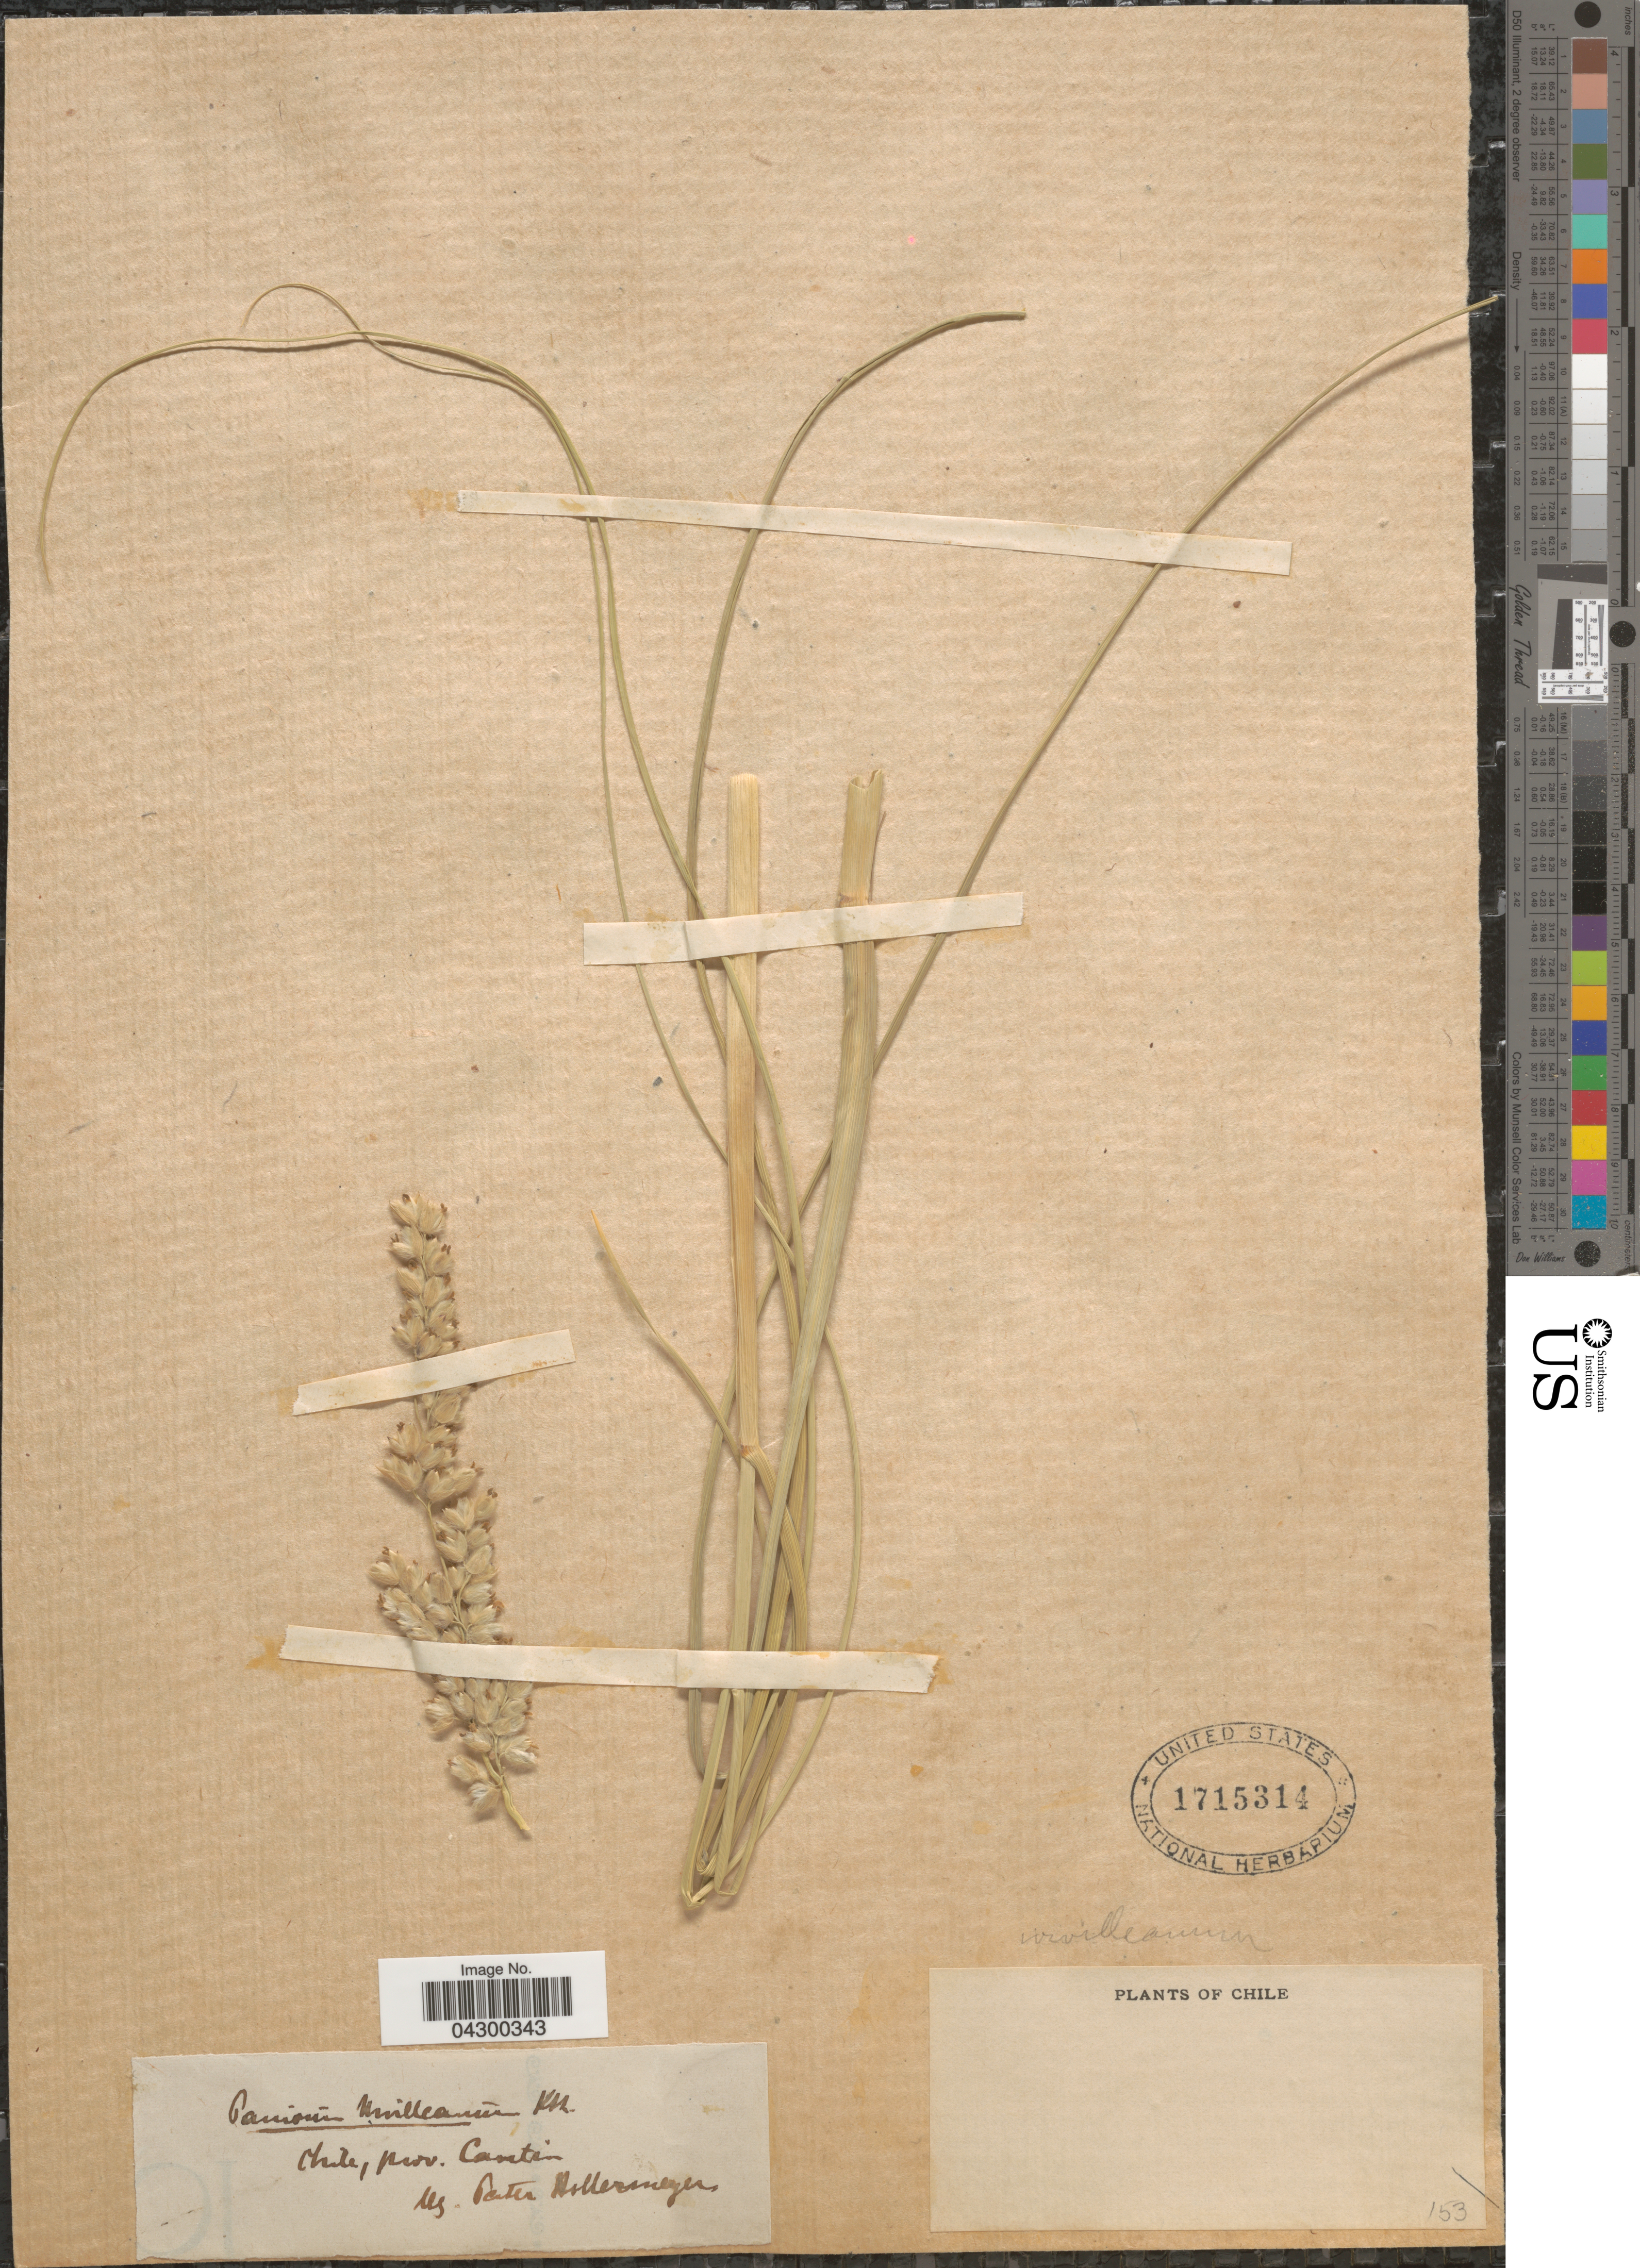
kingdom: Plantae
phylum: Tracheophyta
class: Liliopsida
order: Poales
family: Poaceae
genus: Panicum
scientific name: Panicum racemosum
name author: (P. Beauv.) Spreng.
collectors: P. Hollermayer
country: Chile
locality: Prov. Cautin.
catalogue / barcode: US 1715314